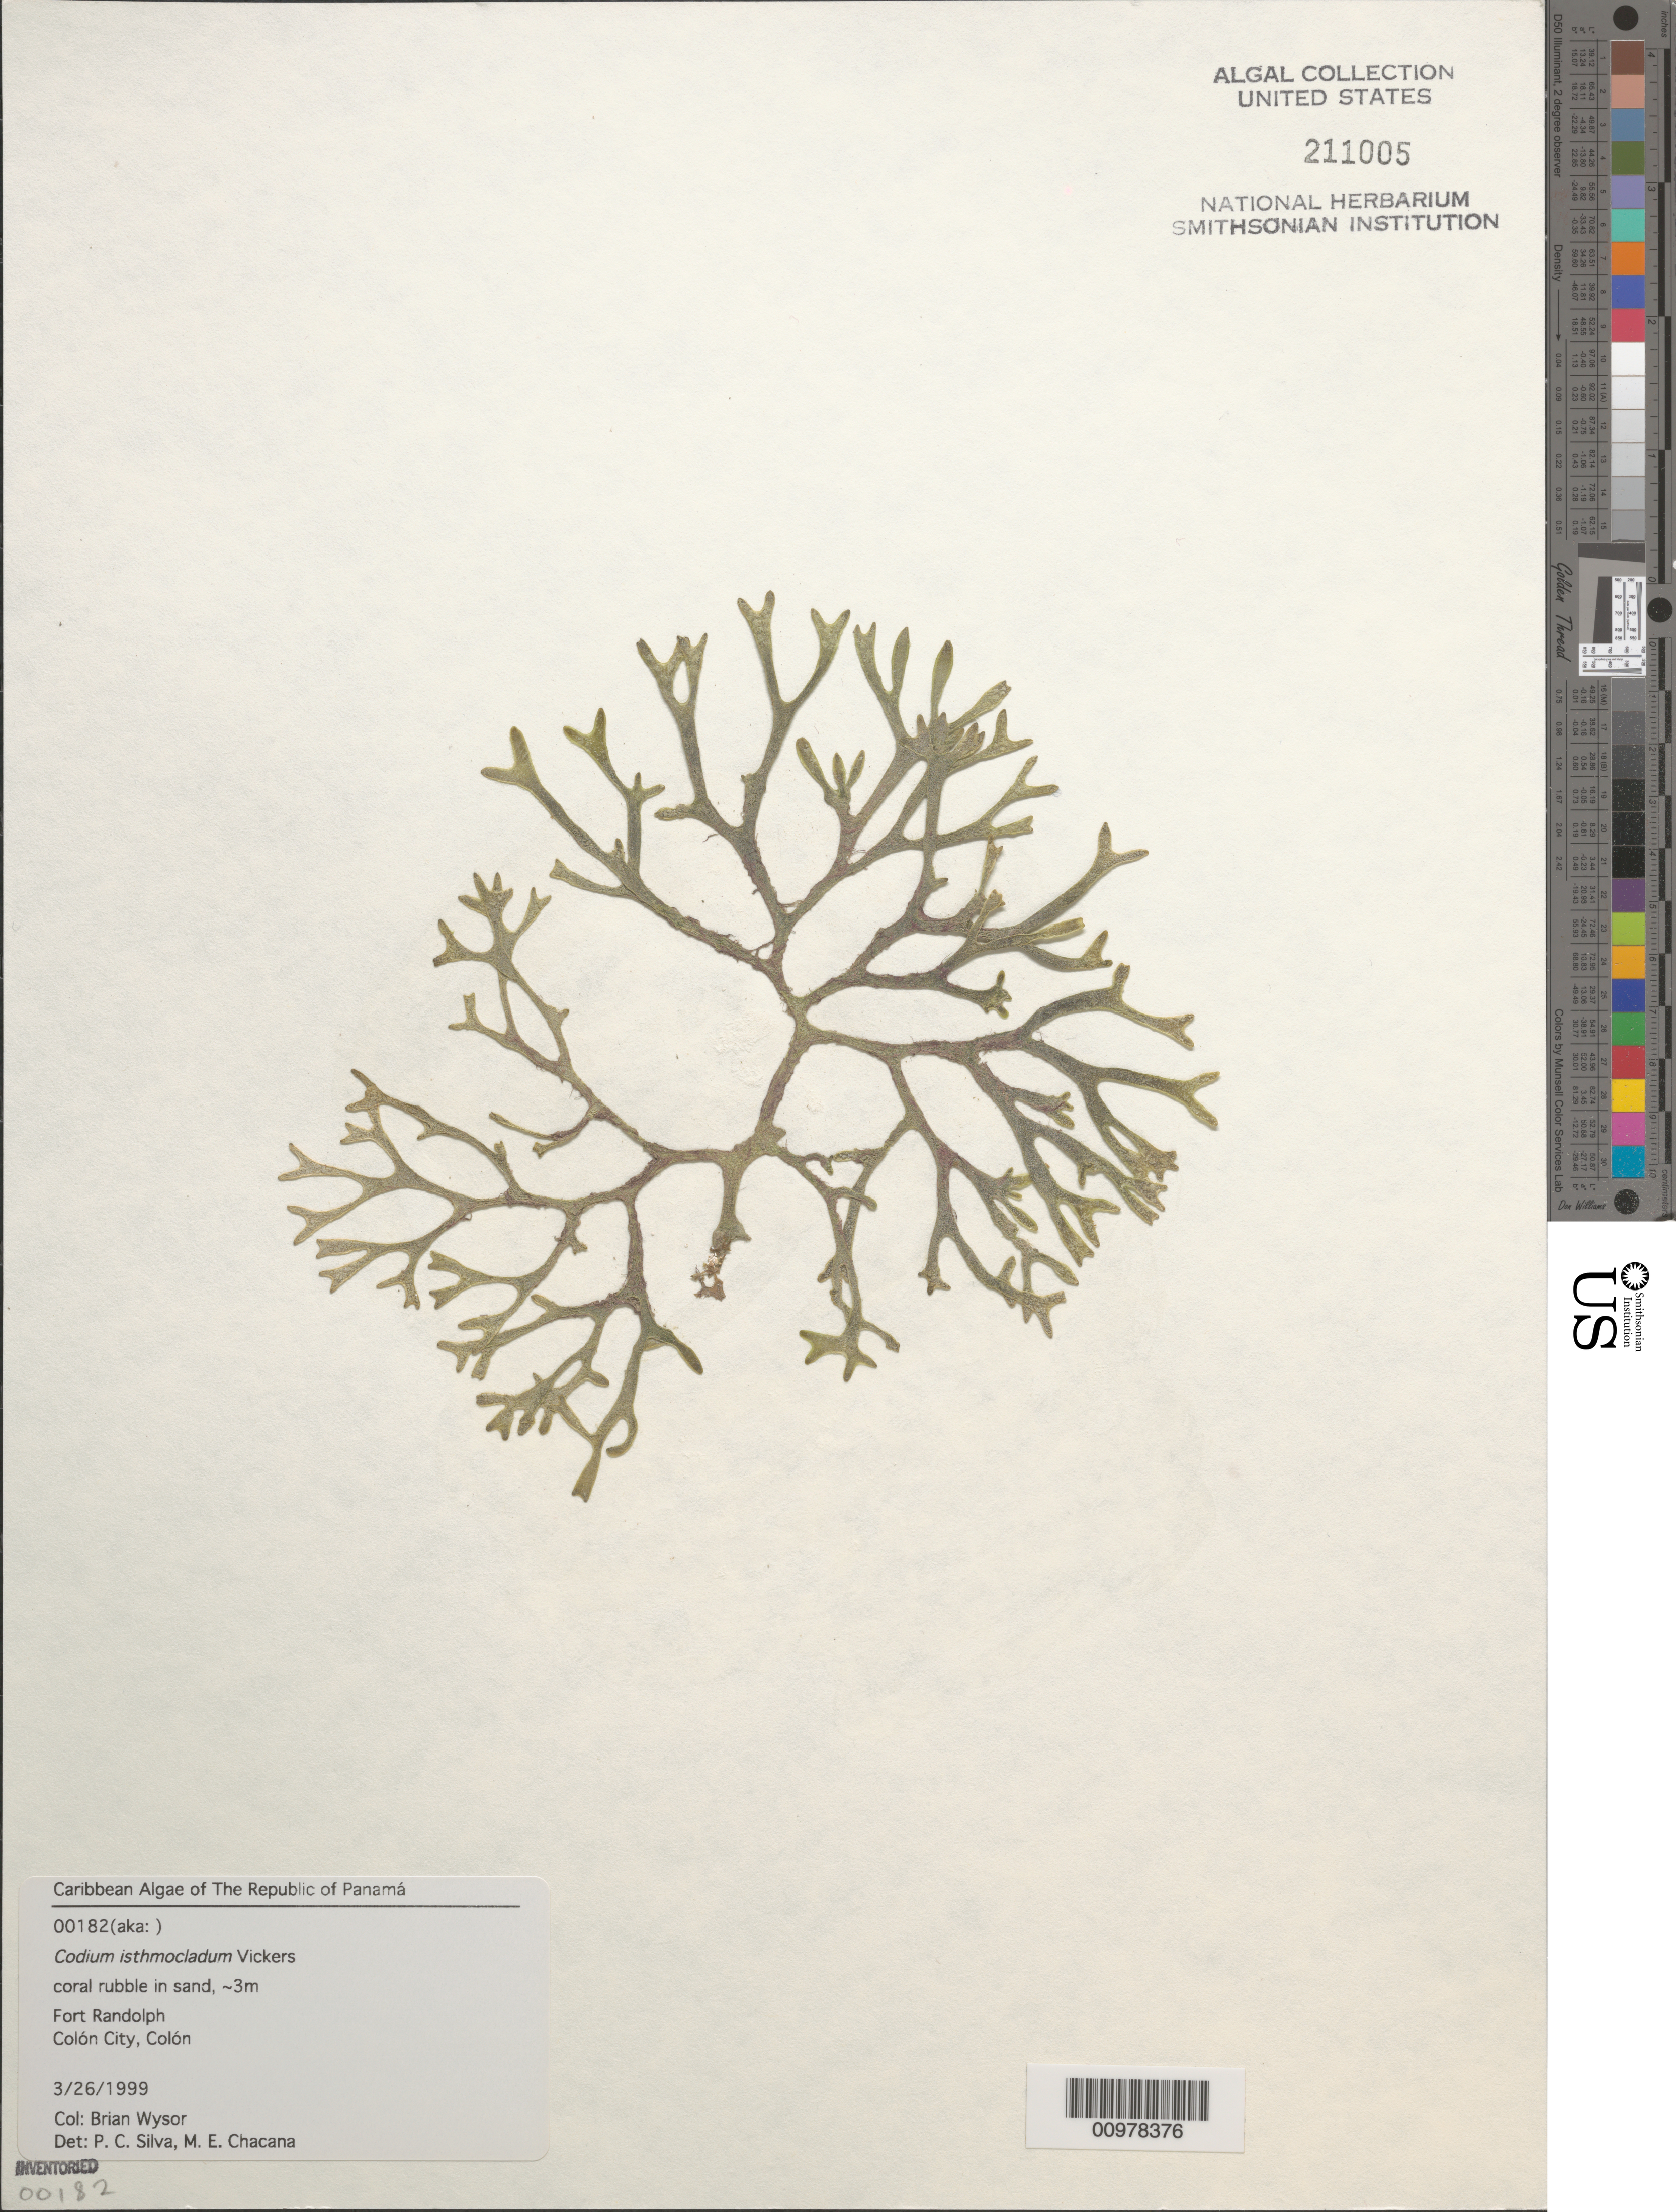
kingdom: Plantae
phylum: Chlorophyta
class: Ulvophyceae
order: Bryopsidales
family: Codiaceae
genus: Codium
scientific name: Codium isthmocladum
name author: Vickers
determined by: Pedroche, F. F.; Silva, P. C.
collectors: B. Wysor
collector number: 00182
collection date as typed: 26 Mar 1999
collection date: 1999-03-26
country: Panama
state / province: Colón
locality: Fort Randolph, Colón City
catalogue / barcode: US 211005